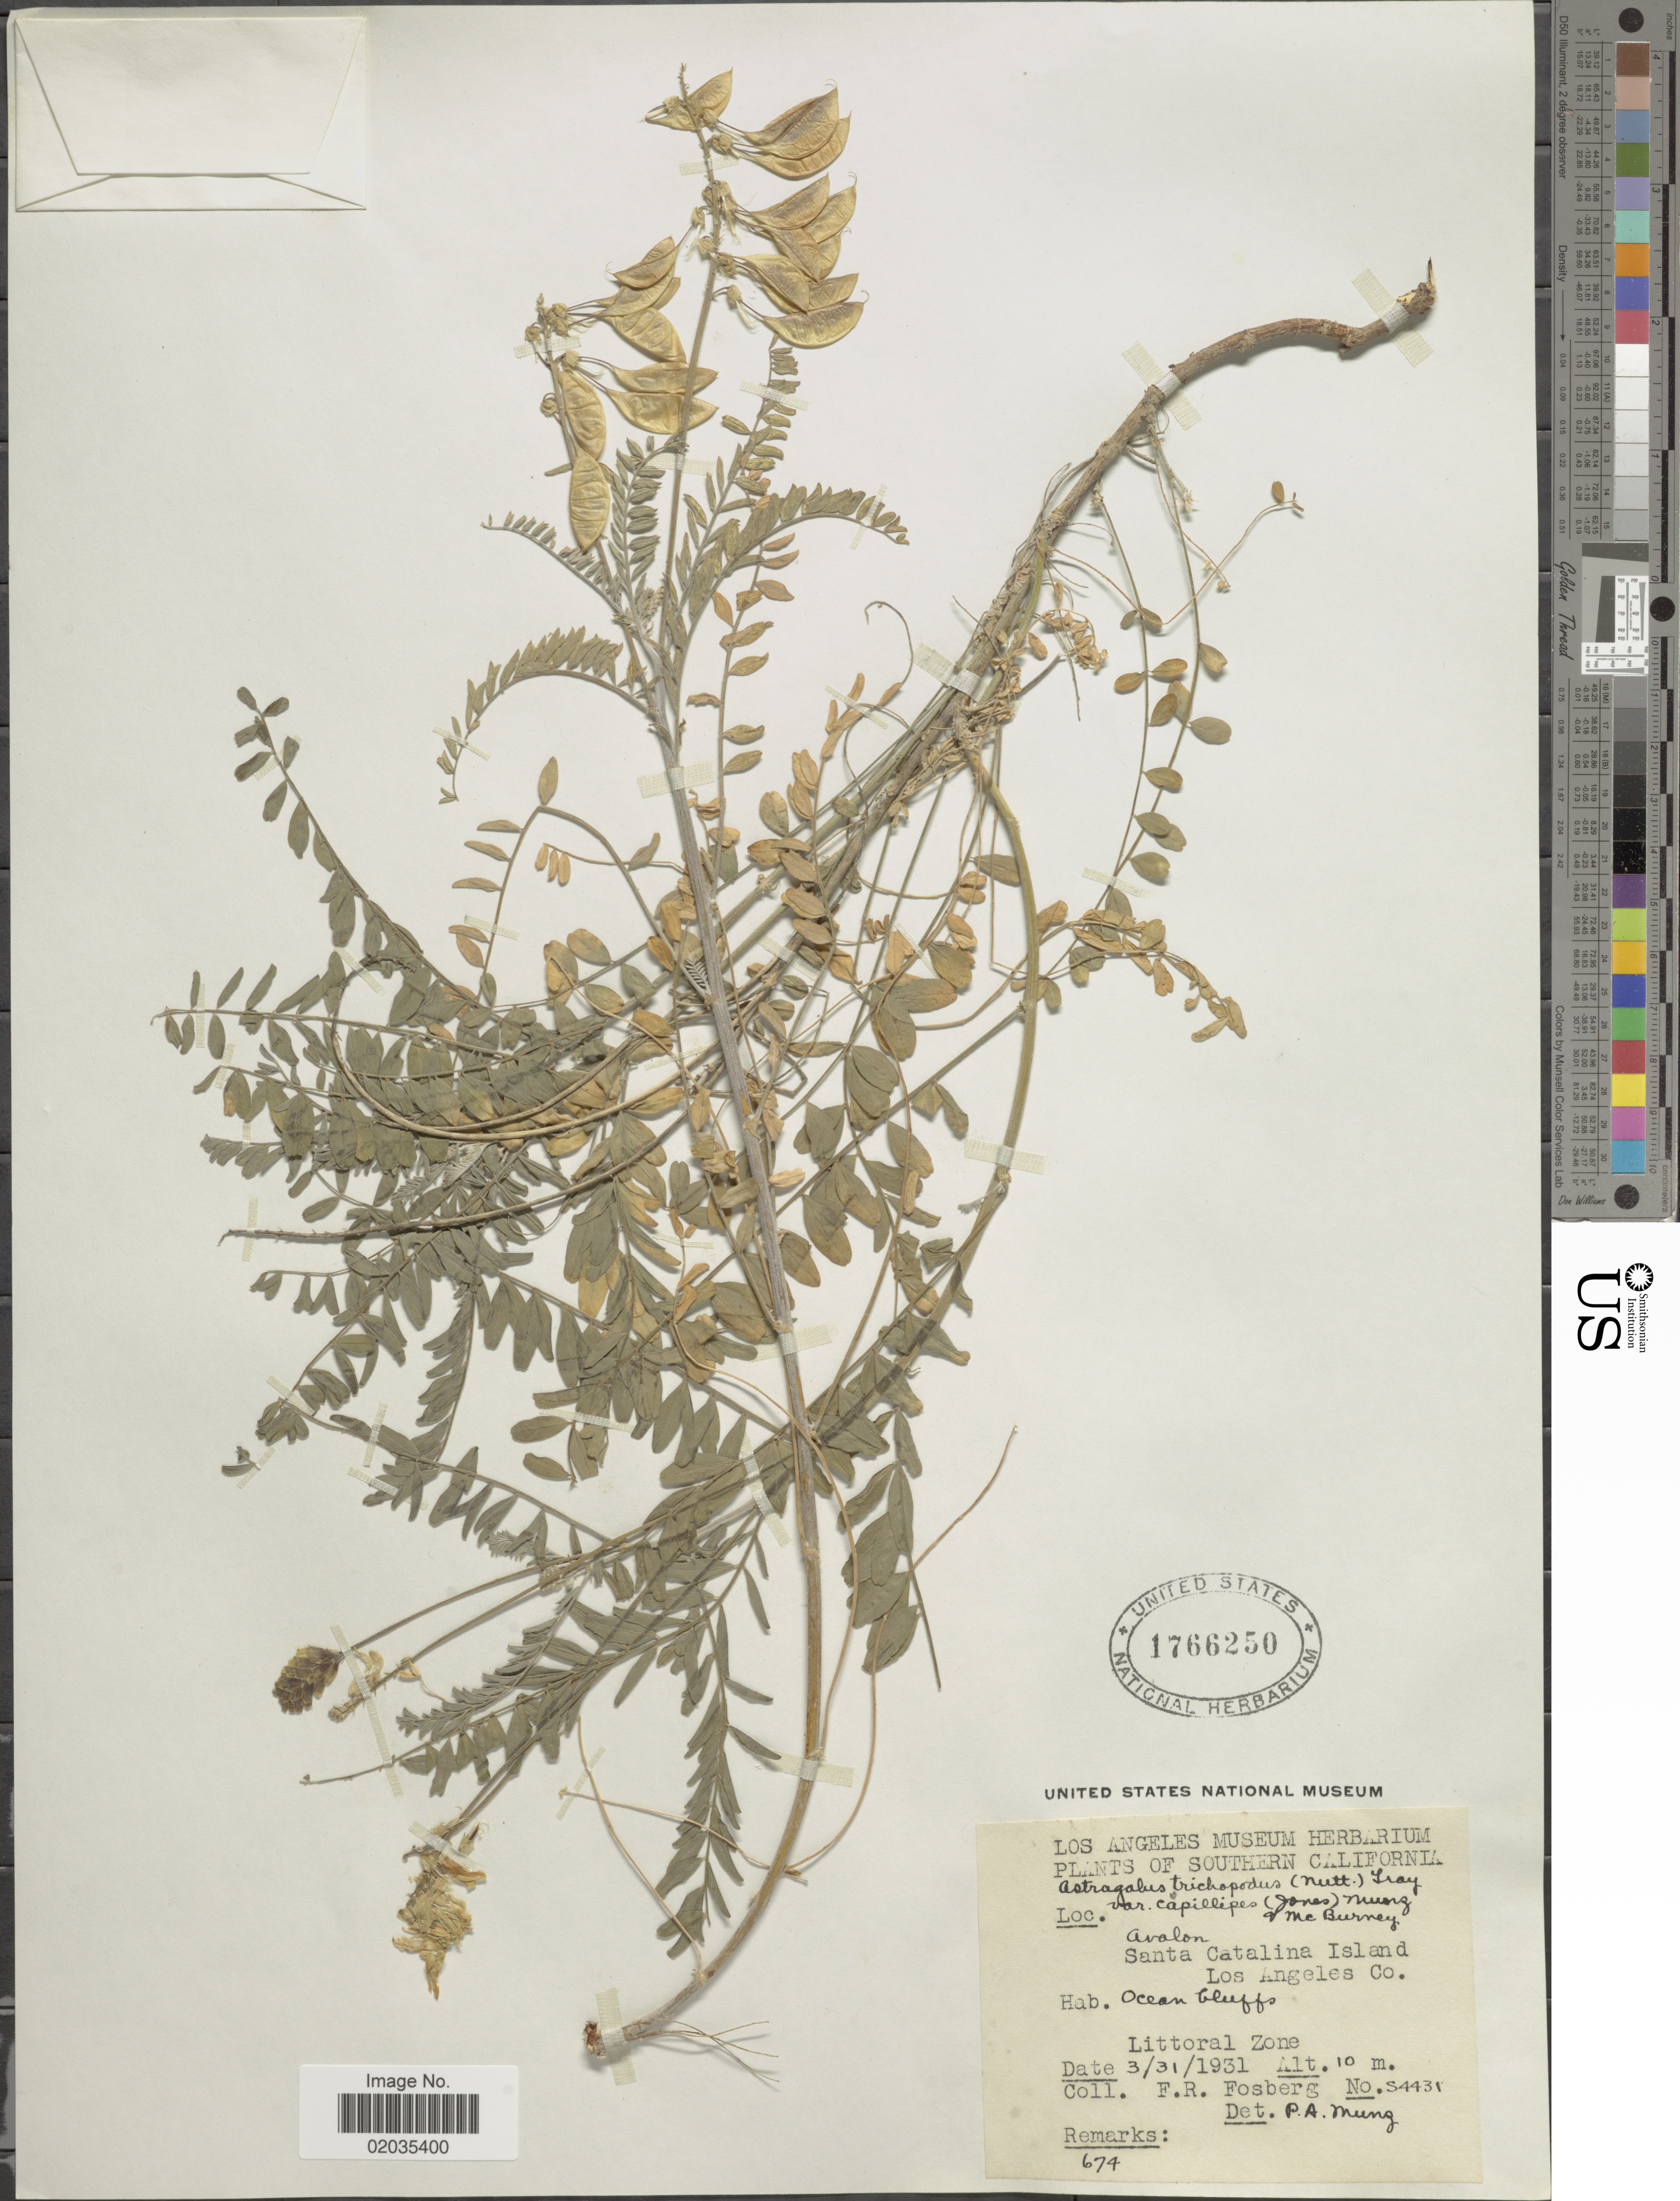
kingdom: Plantae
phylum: Tracheophyta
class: Magnoliopsida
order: Fabales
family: Fabaceae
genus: Astragalus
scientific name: Astragalus trichopodus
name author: (Nutt.) A. Gray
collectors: F. R. Fosberg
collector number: S4431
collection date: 1931-03-31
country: United States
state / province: California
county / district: Los Angeles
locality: Southern California. Avalon. Santa Catalina Island. Los Angeles Co. Littoral Zone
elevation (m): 10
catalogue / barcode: US 1766250